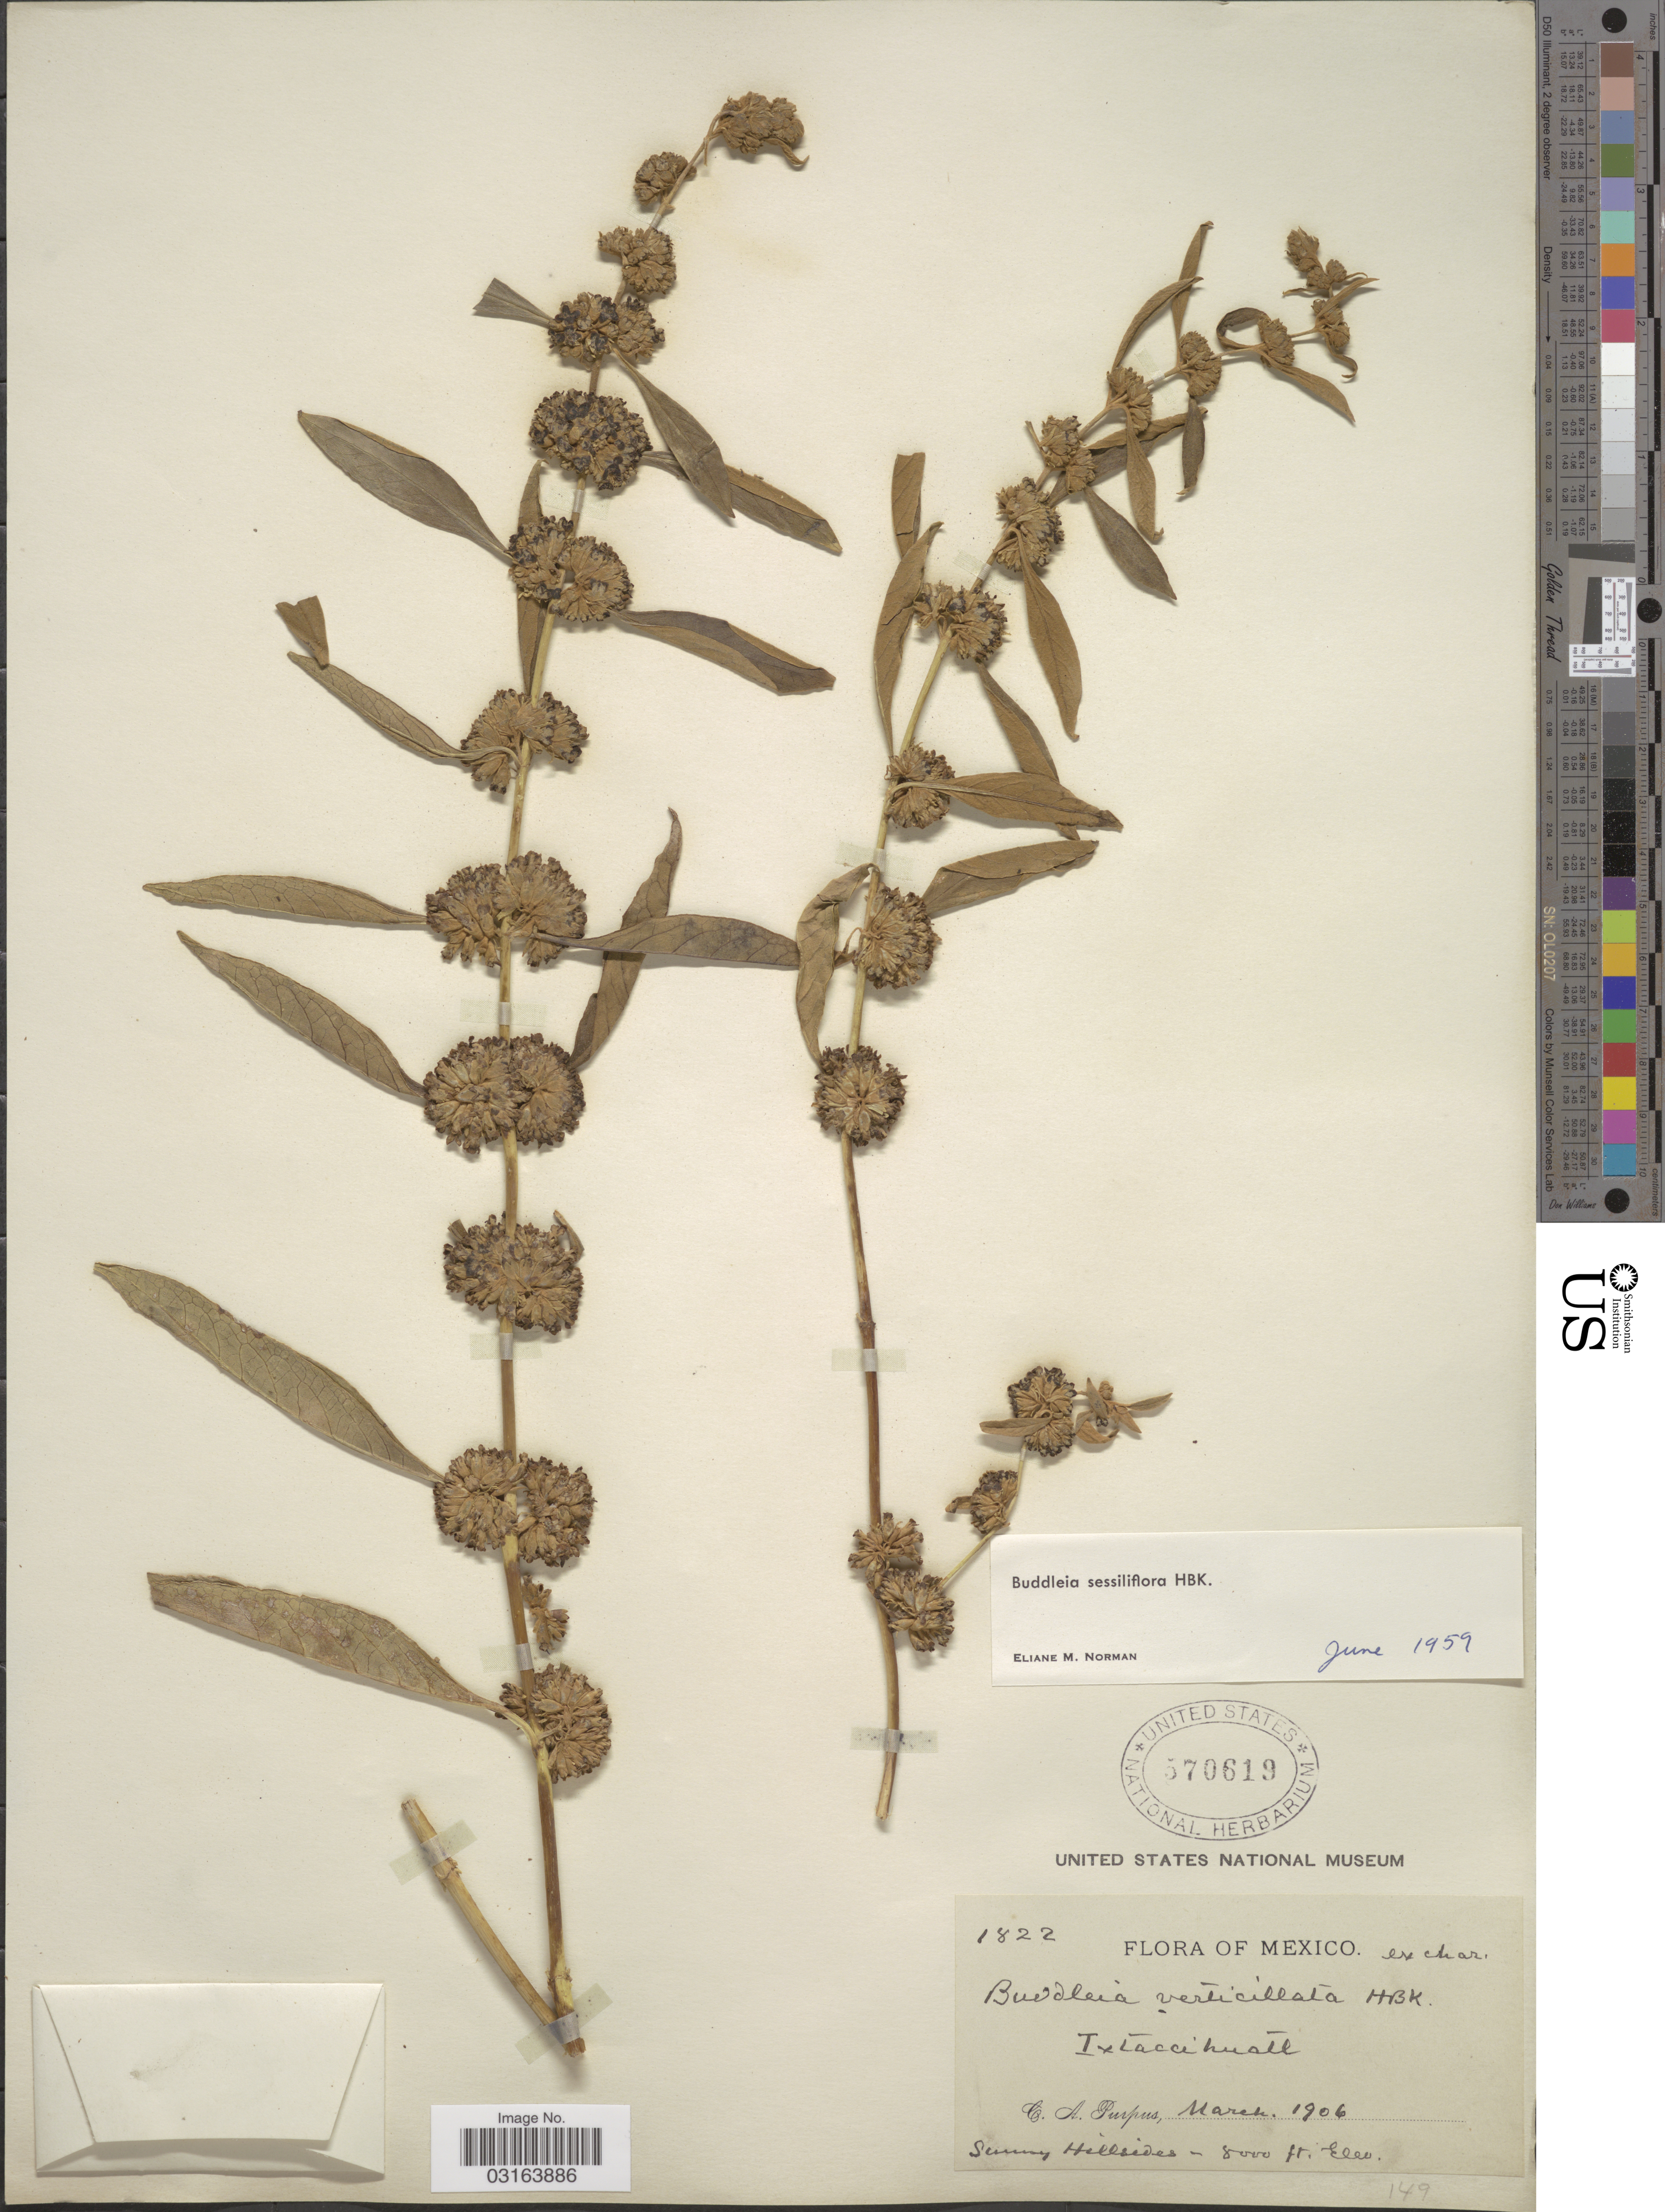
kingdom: Plantae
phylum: Tracheophyta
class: Magnoliopsida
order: Lamiales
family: Scrophulariaceae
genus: Buddleja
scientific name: Buddleja sessiliflora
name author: Kunth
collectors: C. A. Purpus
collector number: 1822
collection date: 1906-03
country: Mexico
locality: Ixtaccihuatl.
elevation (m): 2438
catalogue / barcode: US 570619